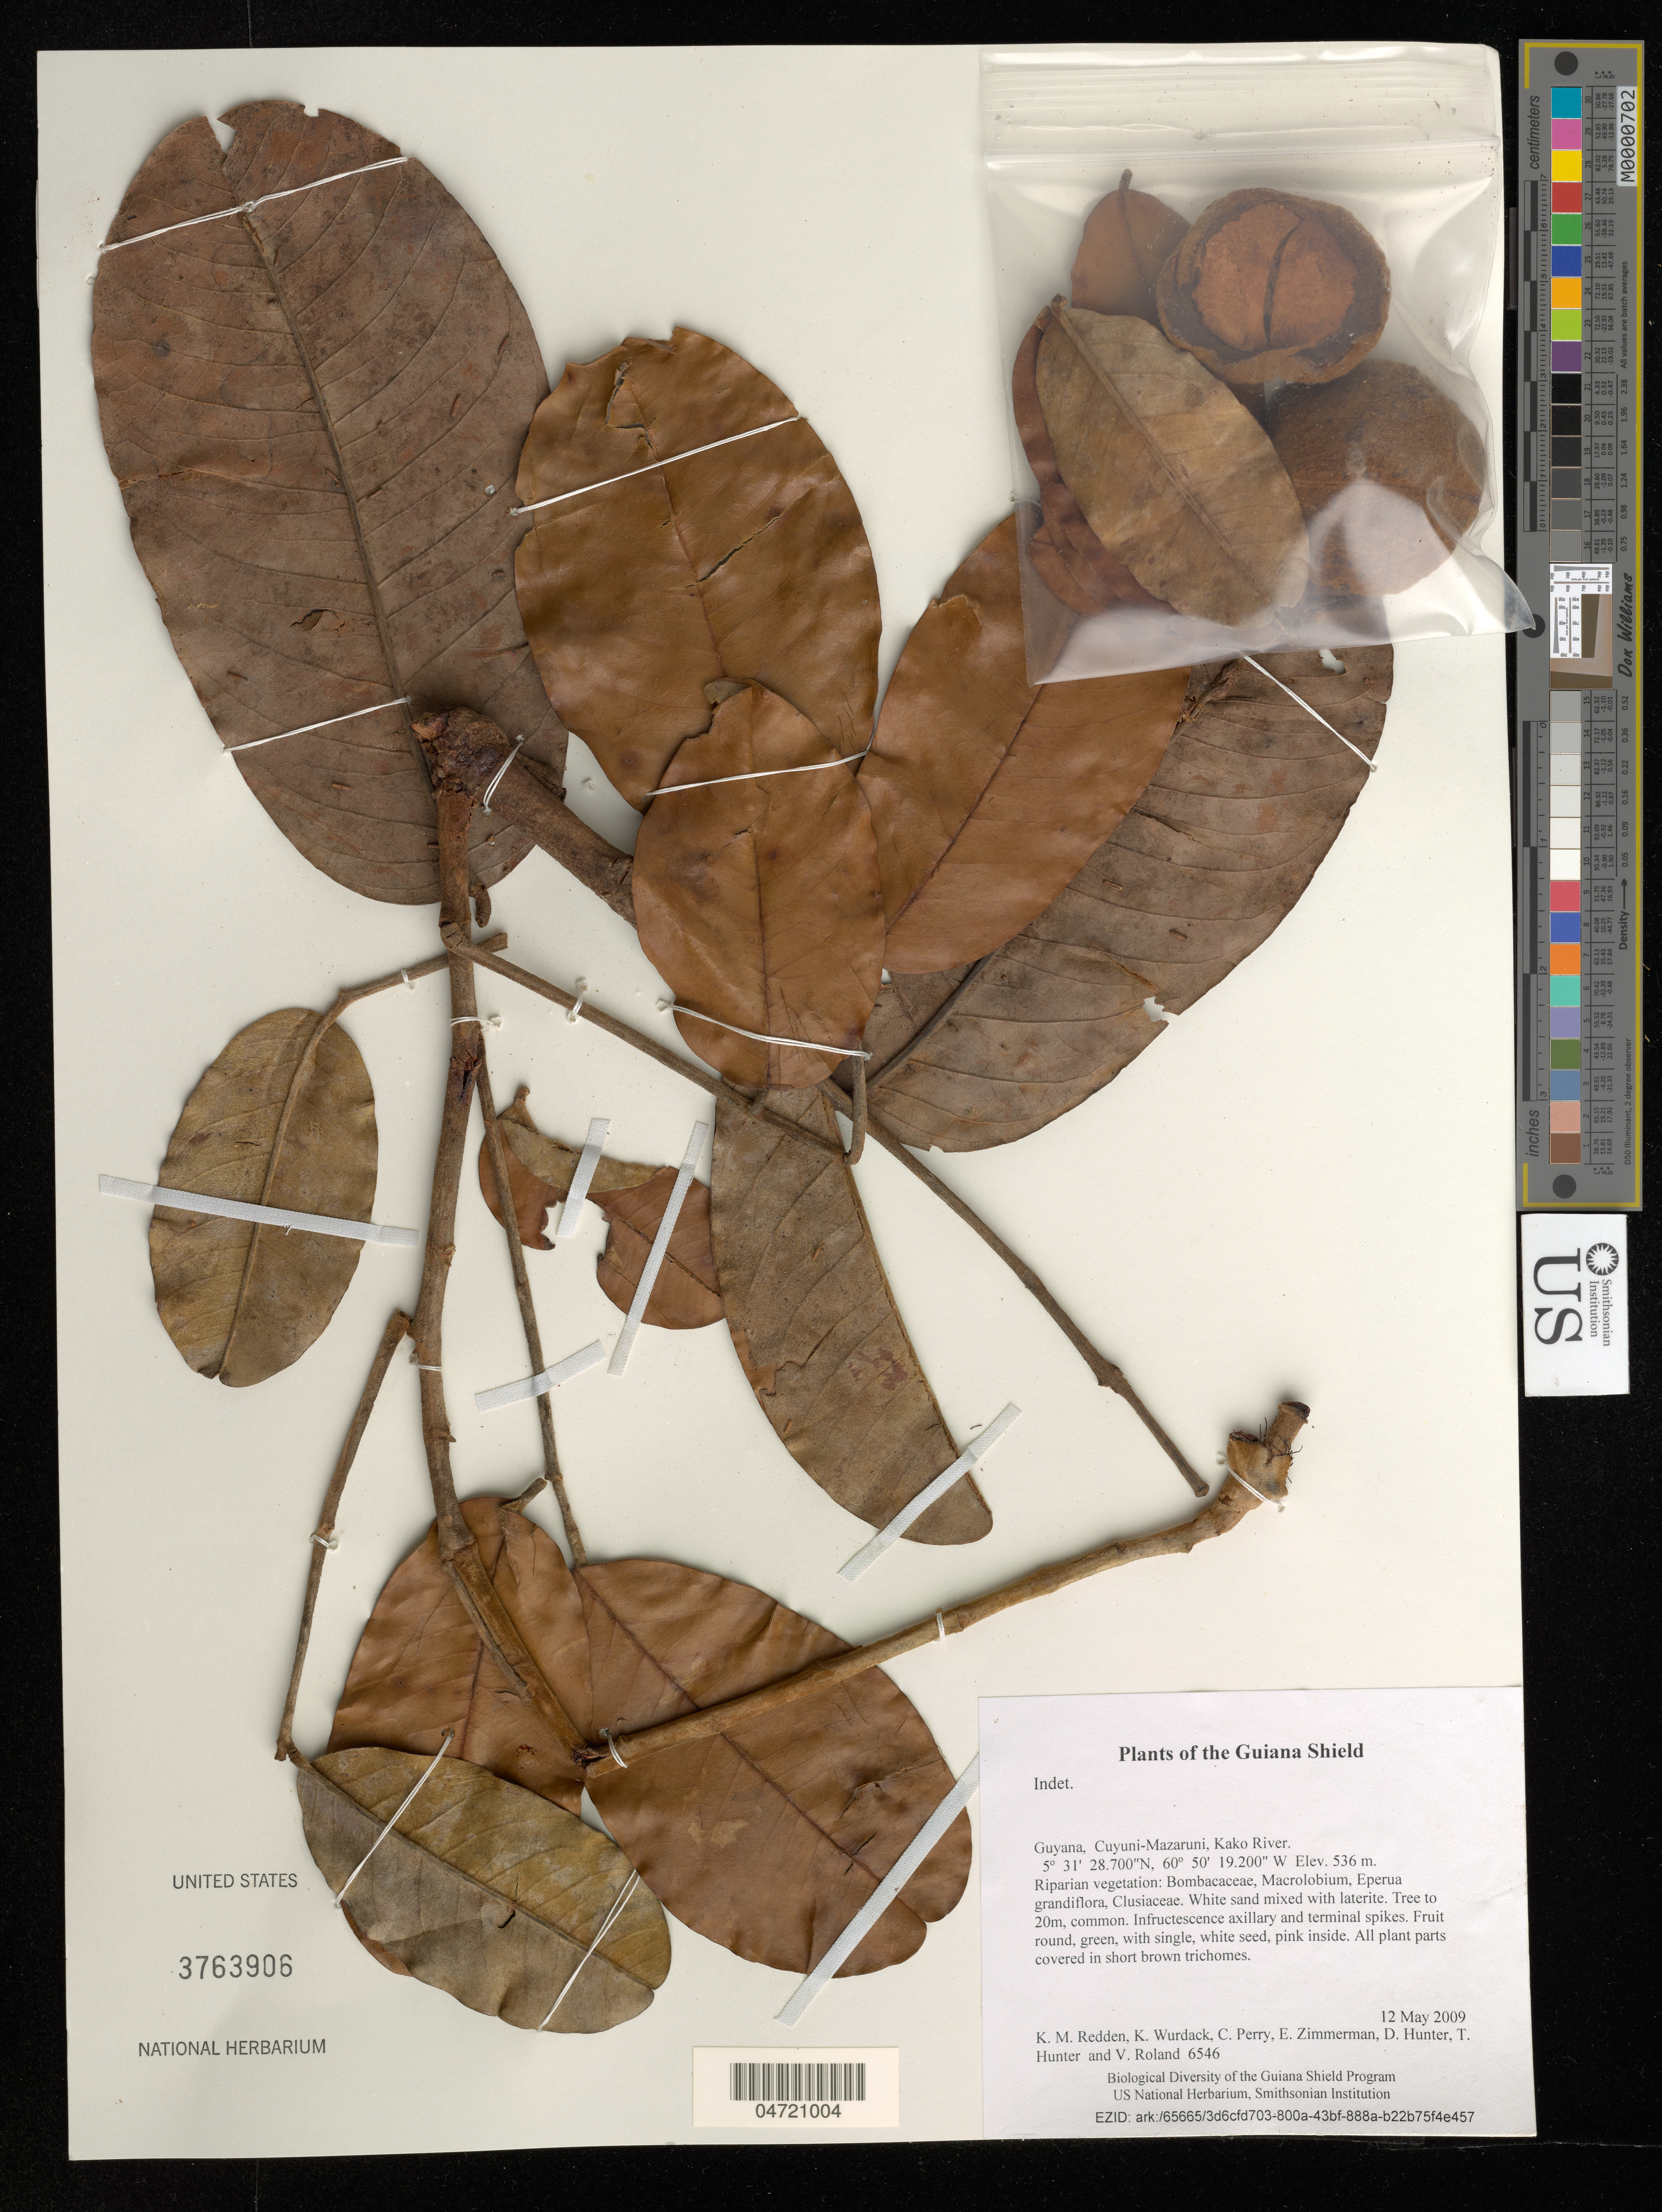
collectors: K. M. Redden, K. Wurdack, C. Perry, E. Zimmerman, D. Hunter, T. Hunter & V. Roland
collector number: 6546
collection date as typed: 12 May 2009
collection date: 2009-05-12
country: Guyana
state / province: Cuyuni-Mazaruni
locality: Kako River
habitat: Riparian vegetation: Bombacaceae, Macrolobium, Eperua grandiflora, Clusiaceae. White sand mixed with laterite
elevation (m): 536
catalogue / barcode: US 3763906